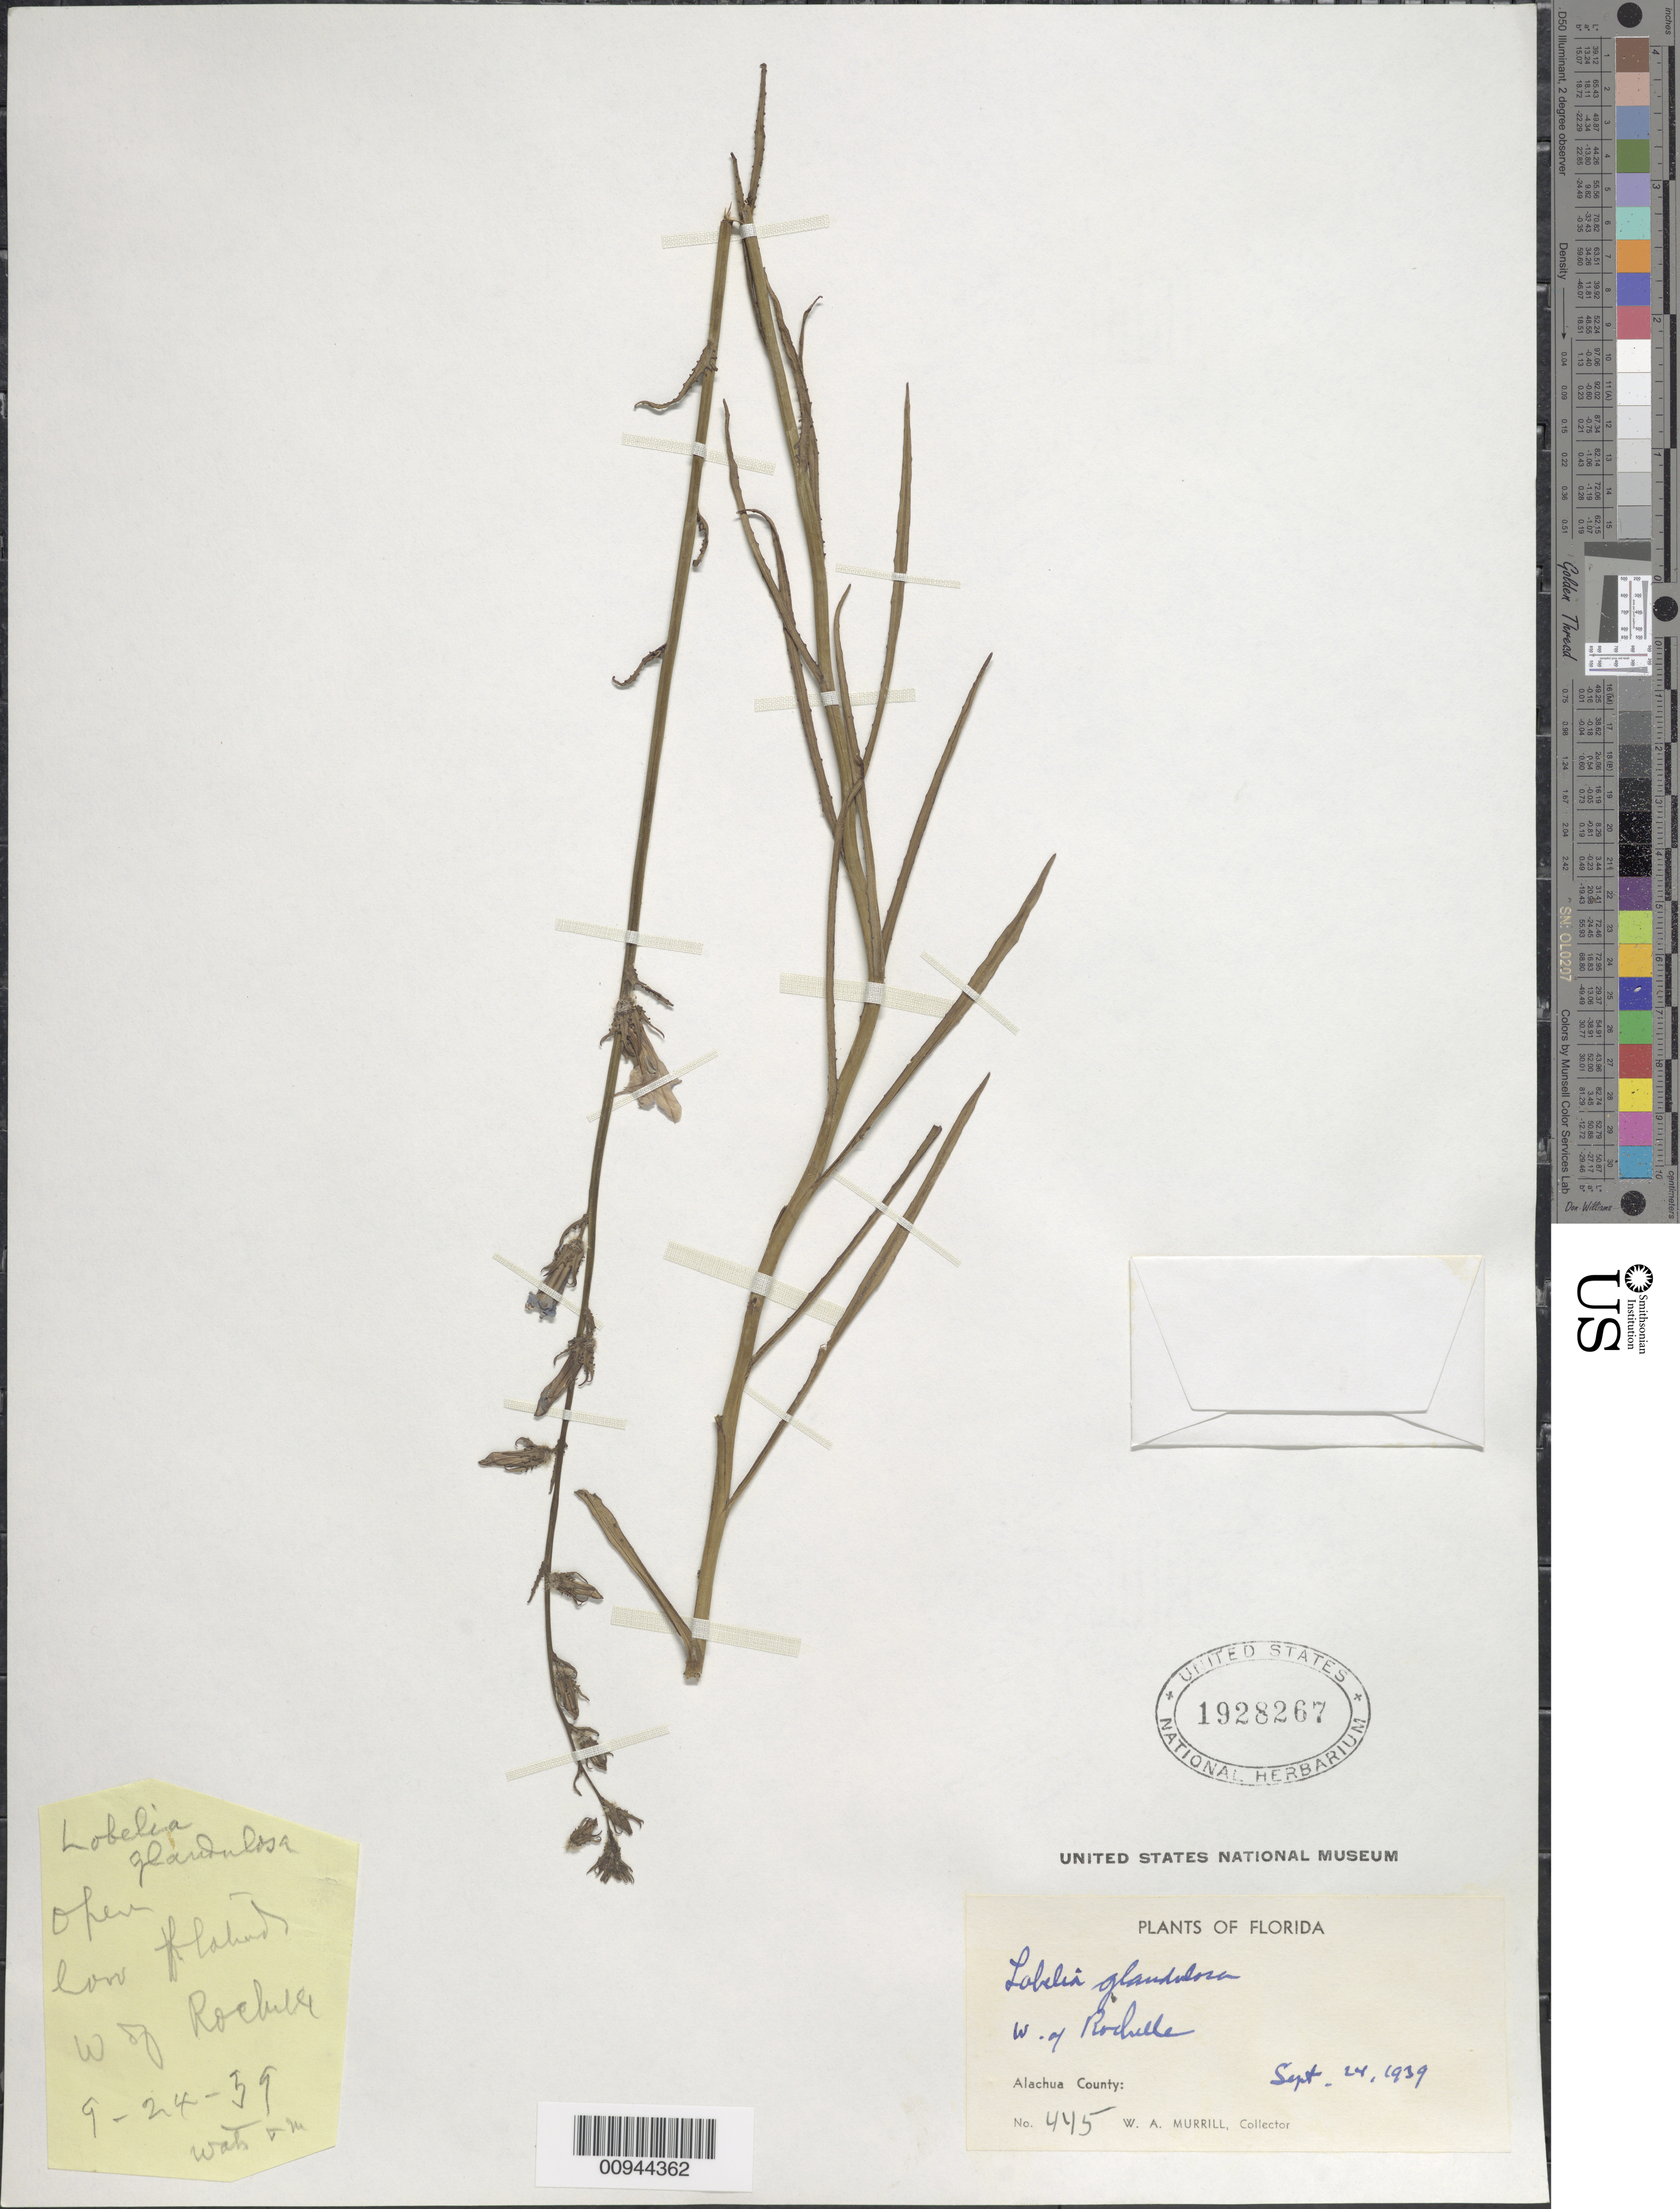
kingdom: Plantae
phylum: Tracheophyta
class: Magnoliopsida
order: Asterales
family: Campanulaceae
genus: Lobelia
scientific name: Lobelia glandulosa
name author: Walter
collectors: W. A. Murrill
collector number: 445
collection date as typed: Sept. 24, 1939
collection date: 1939-09-24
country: United States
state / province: Florida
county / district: Alachua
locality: W. of Rochelle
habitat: open low flatland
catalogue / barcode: US 1928267